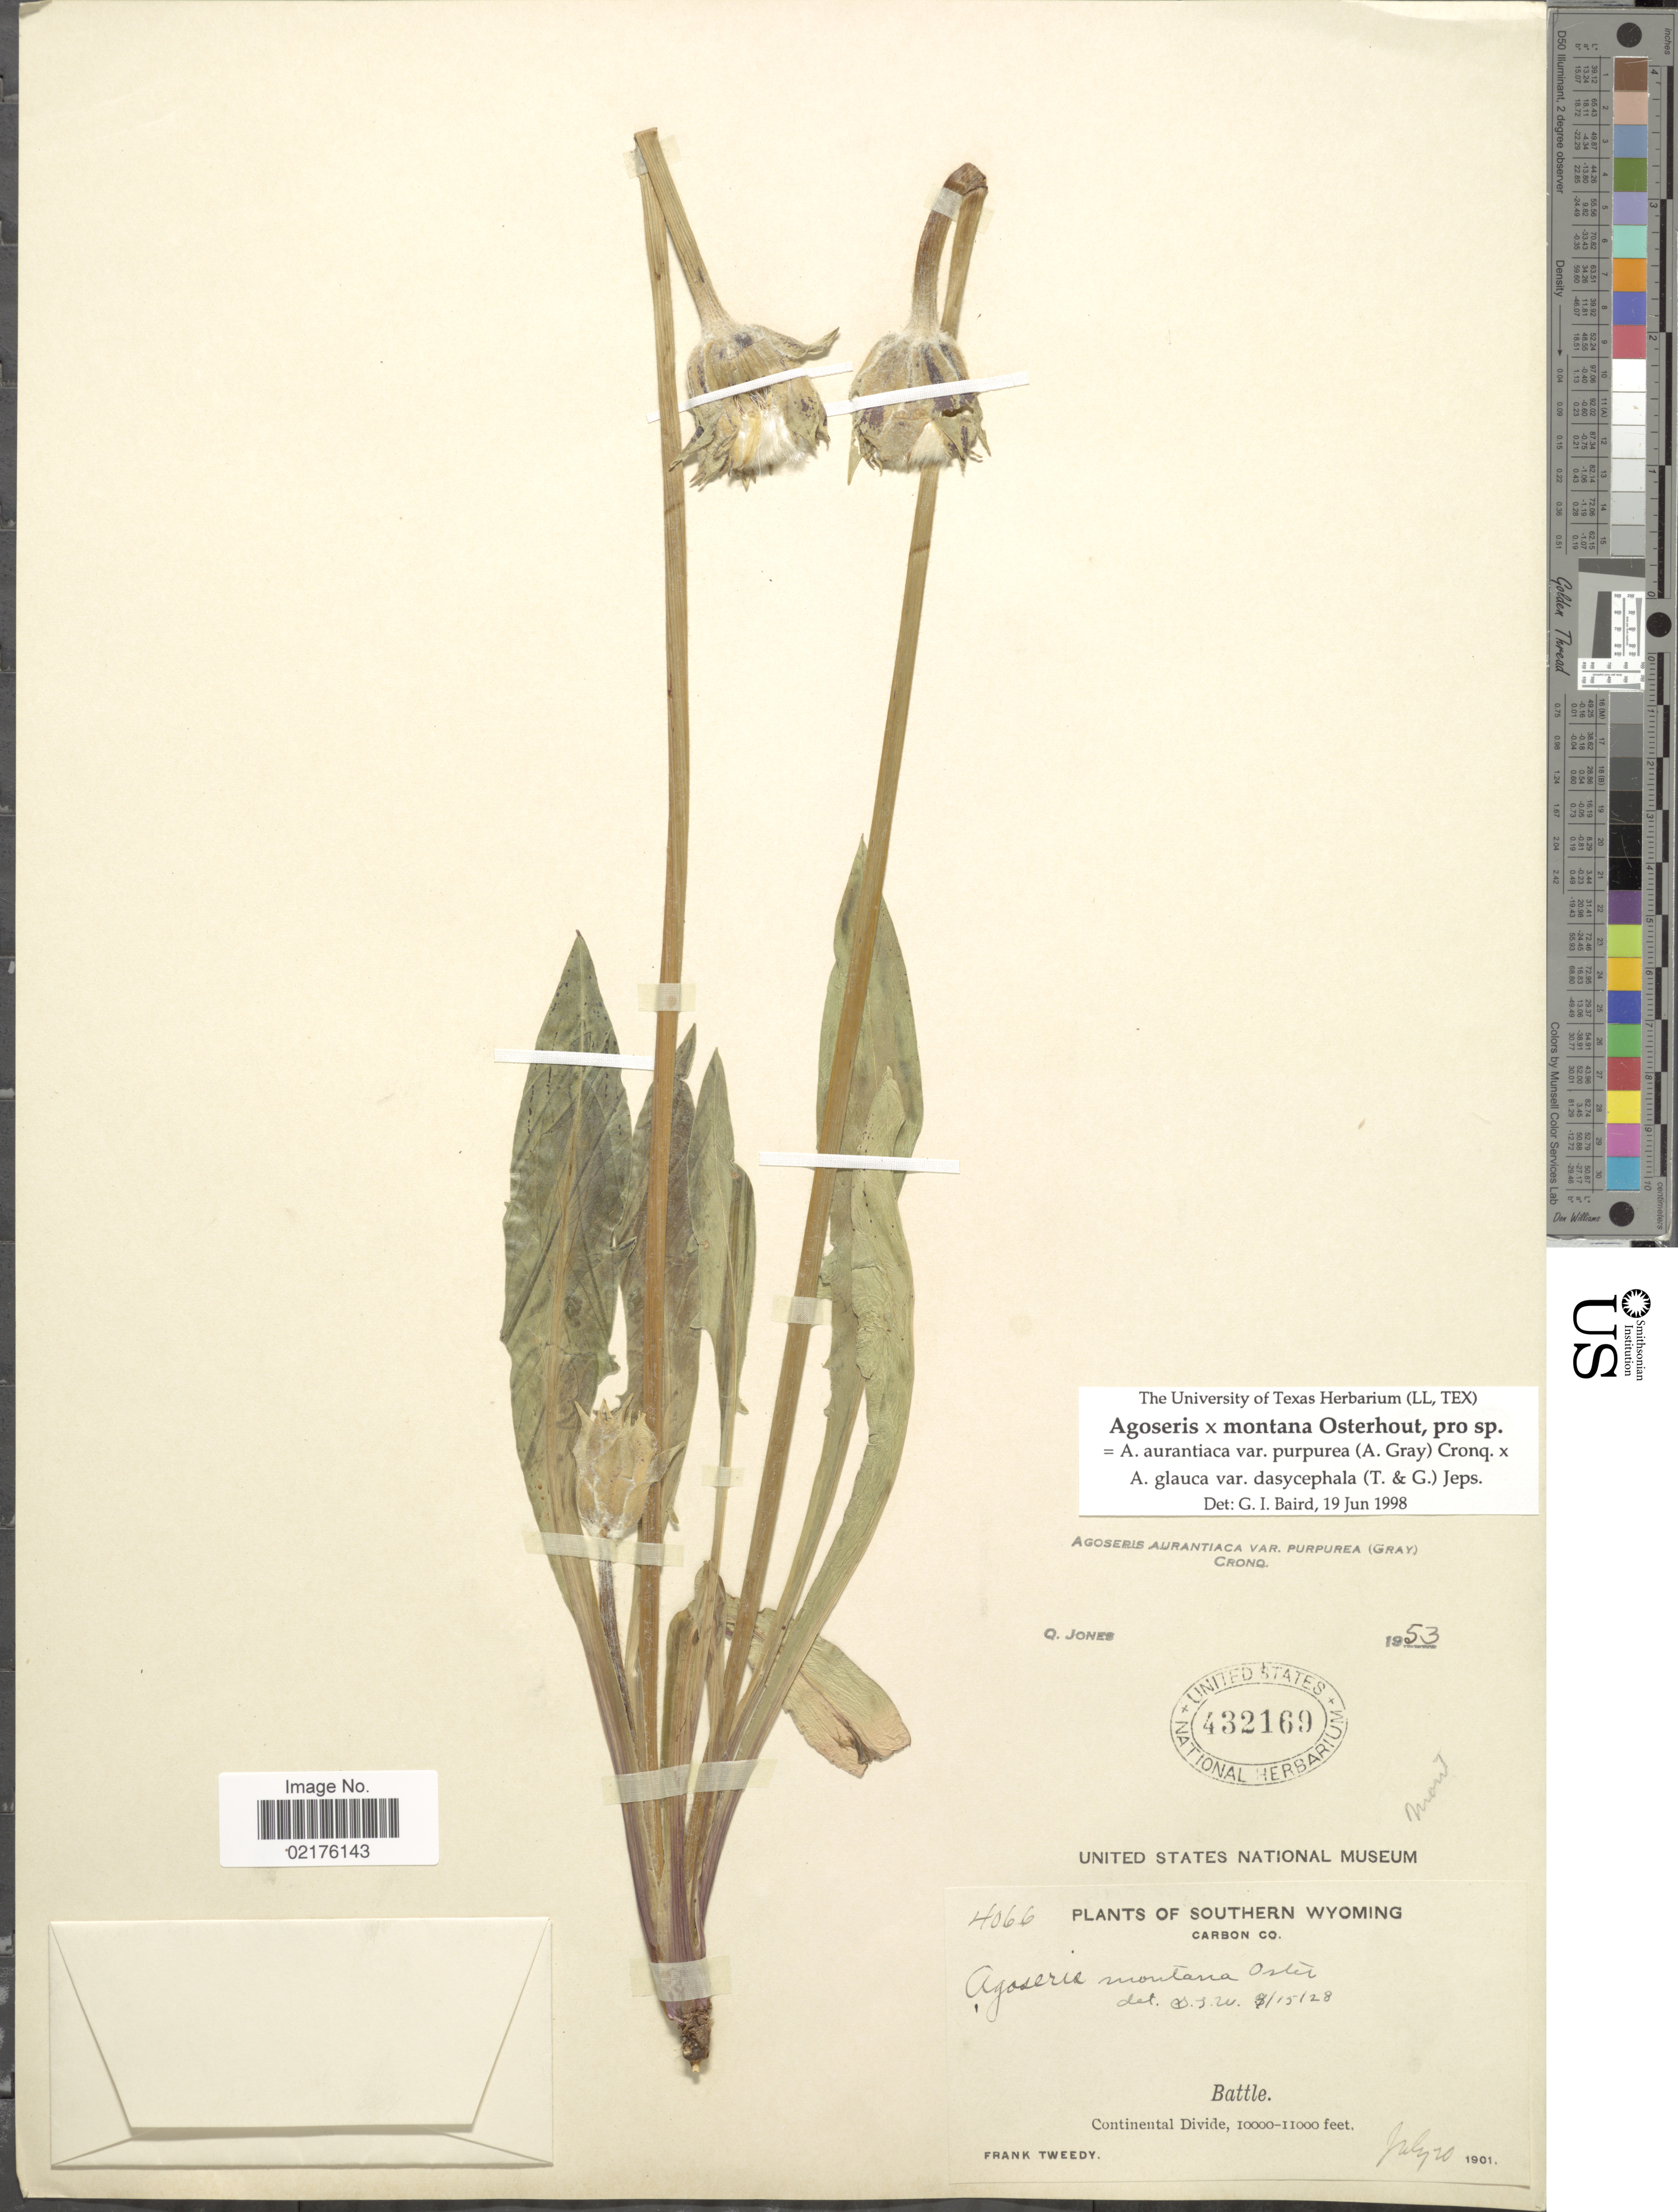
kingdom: Plantae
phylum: Tracheophyta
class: Magnoliopsida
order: Asterales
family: Asteraceae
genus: Agoseris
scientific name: Agoseris montana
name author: Osterh.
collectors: F. Tweedy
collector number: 4066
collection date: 1901-07-20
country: United States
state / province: Wyoming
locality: Southern Wyoming, Carbon Co., Battle, Continental Divide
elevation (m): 3048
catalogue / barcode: US 432169